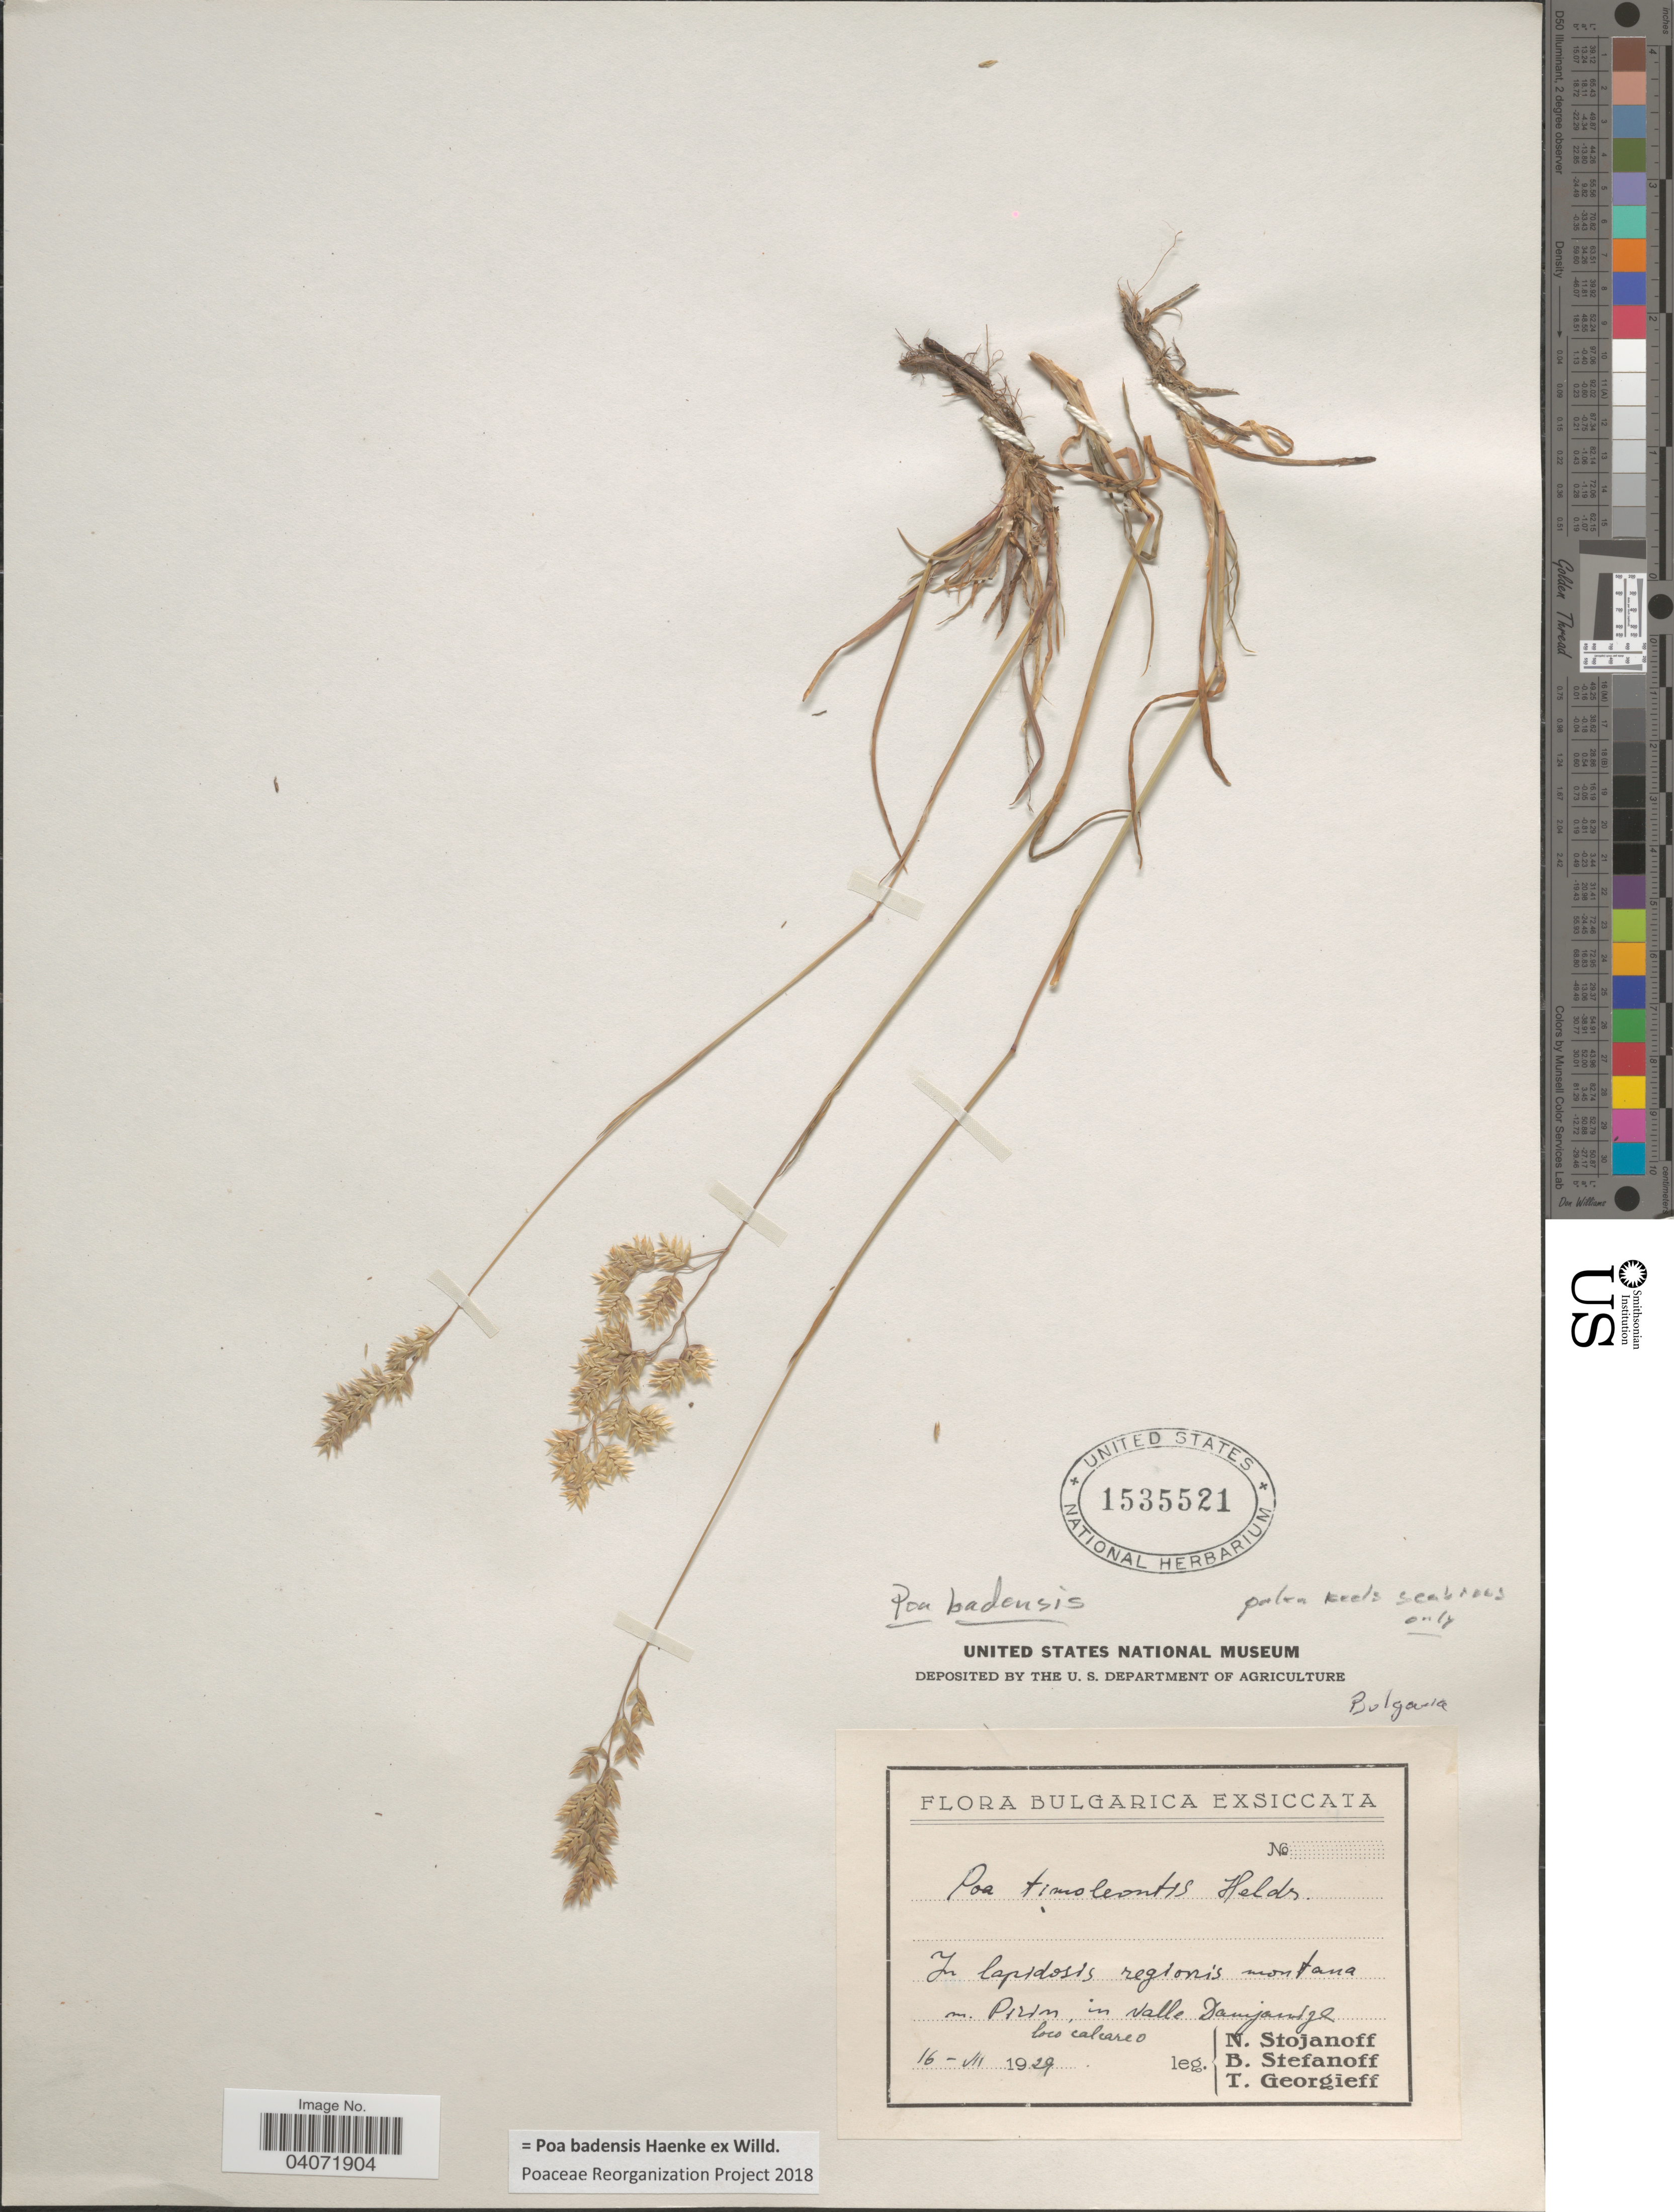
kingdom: Plantae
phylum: Tracheophyta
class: Liliopsida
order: Poales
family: Poaceae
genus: Poa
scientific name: Poa badensis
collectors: N. Stojanoff, B. Stefanoff & T. Georgieff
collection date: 1929-07-16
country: Bulgaria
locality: In lapidosis regionis montana om. Pirin, in valle Damjanige [interpreted] loco calcareo.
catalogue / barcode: US 1535521